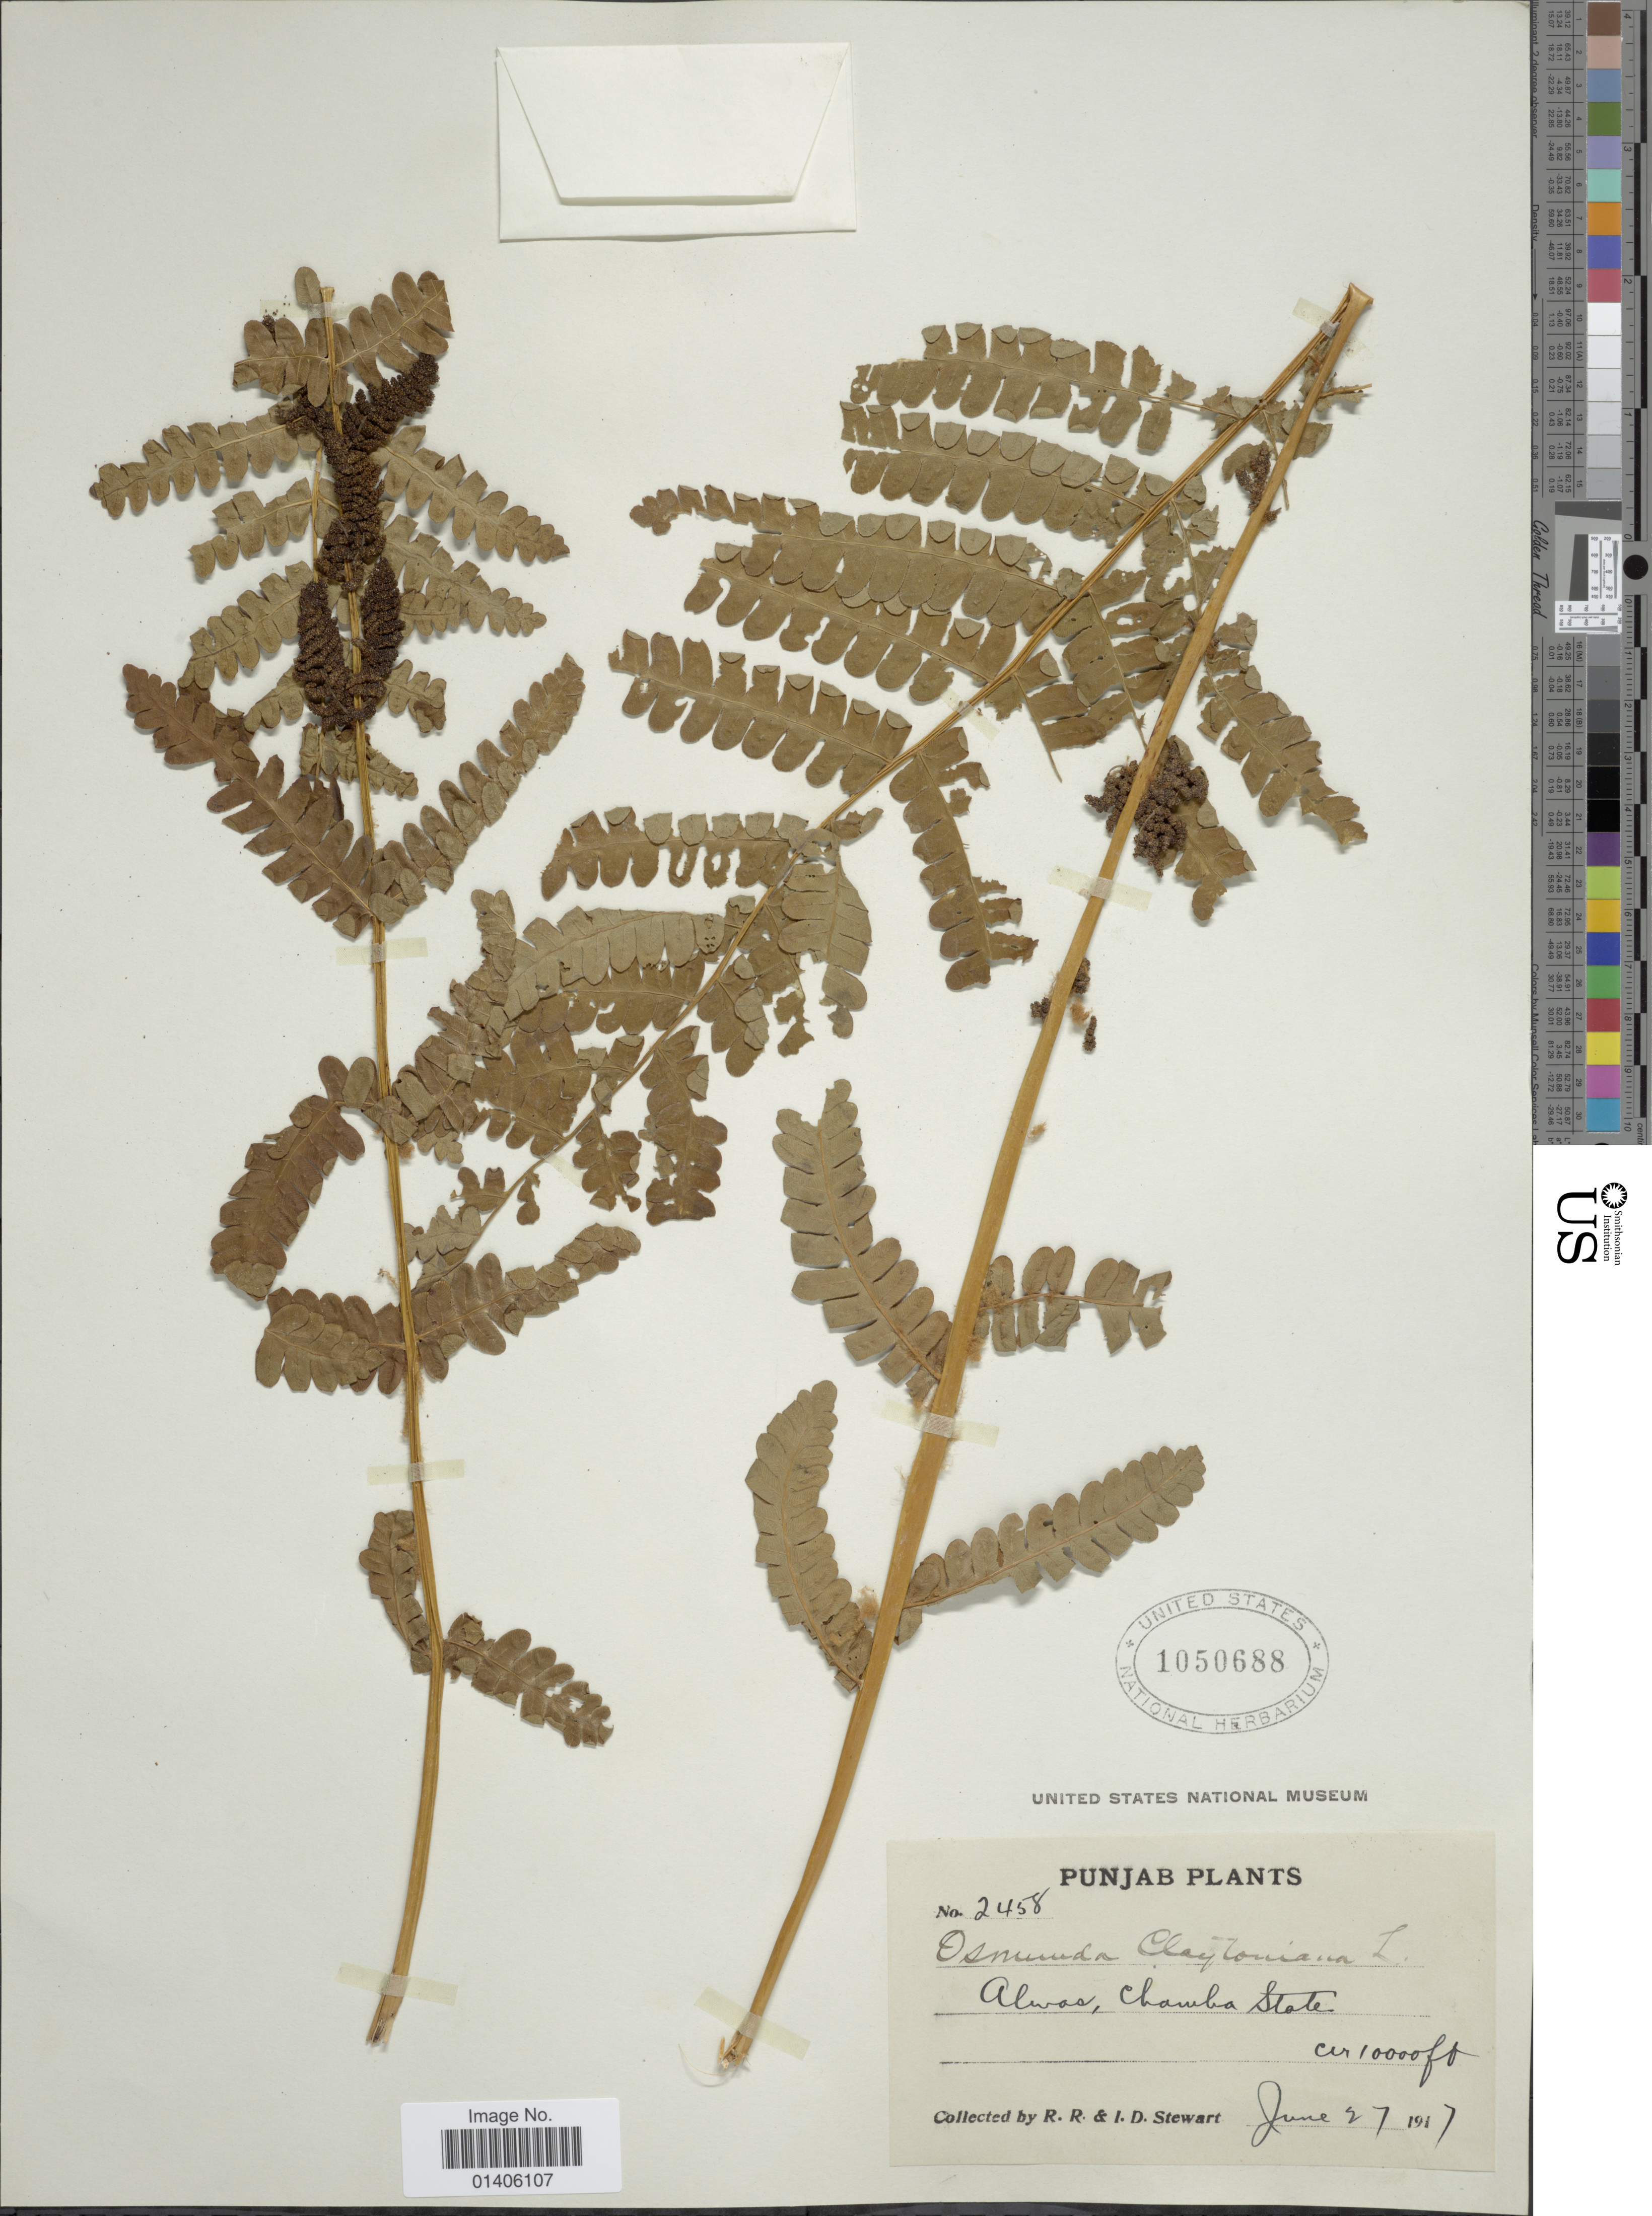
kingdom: Plantae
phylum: Tracheophyta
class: Polypodiopsida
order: Osmundales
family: Osmundaceae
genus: Osmunda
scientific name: Osmunda claytoniana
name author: (L.) Tagawa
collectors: R. R. Stewart & I. Stewart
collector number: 2458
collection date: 1917-06-27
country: India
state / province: Punjab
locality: Alwas, Chamba State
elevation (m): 3048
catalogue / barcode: US 1050688